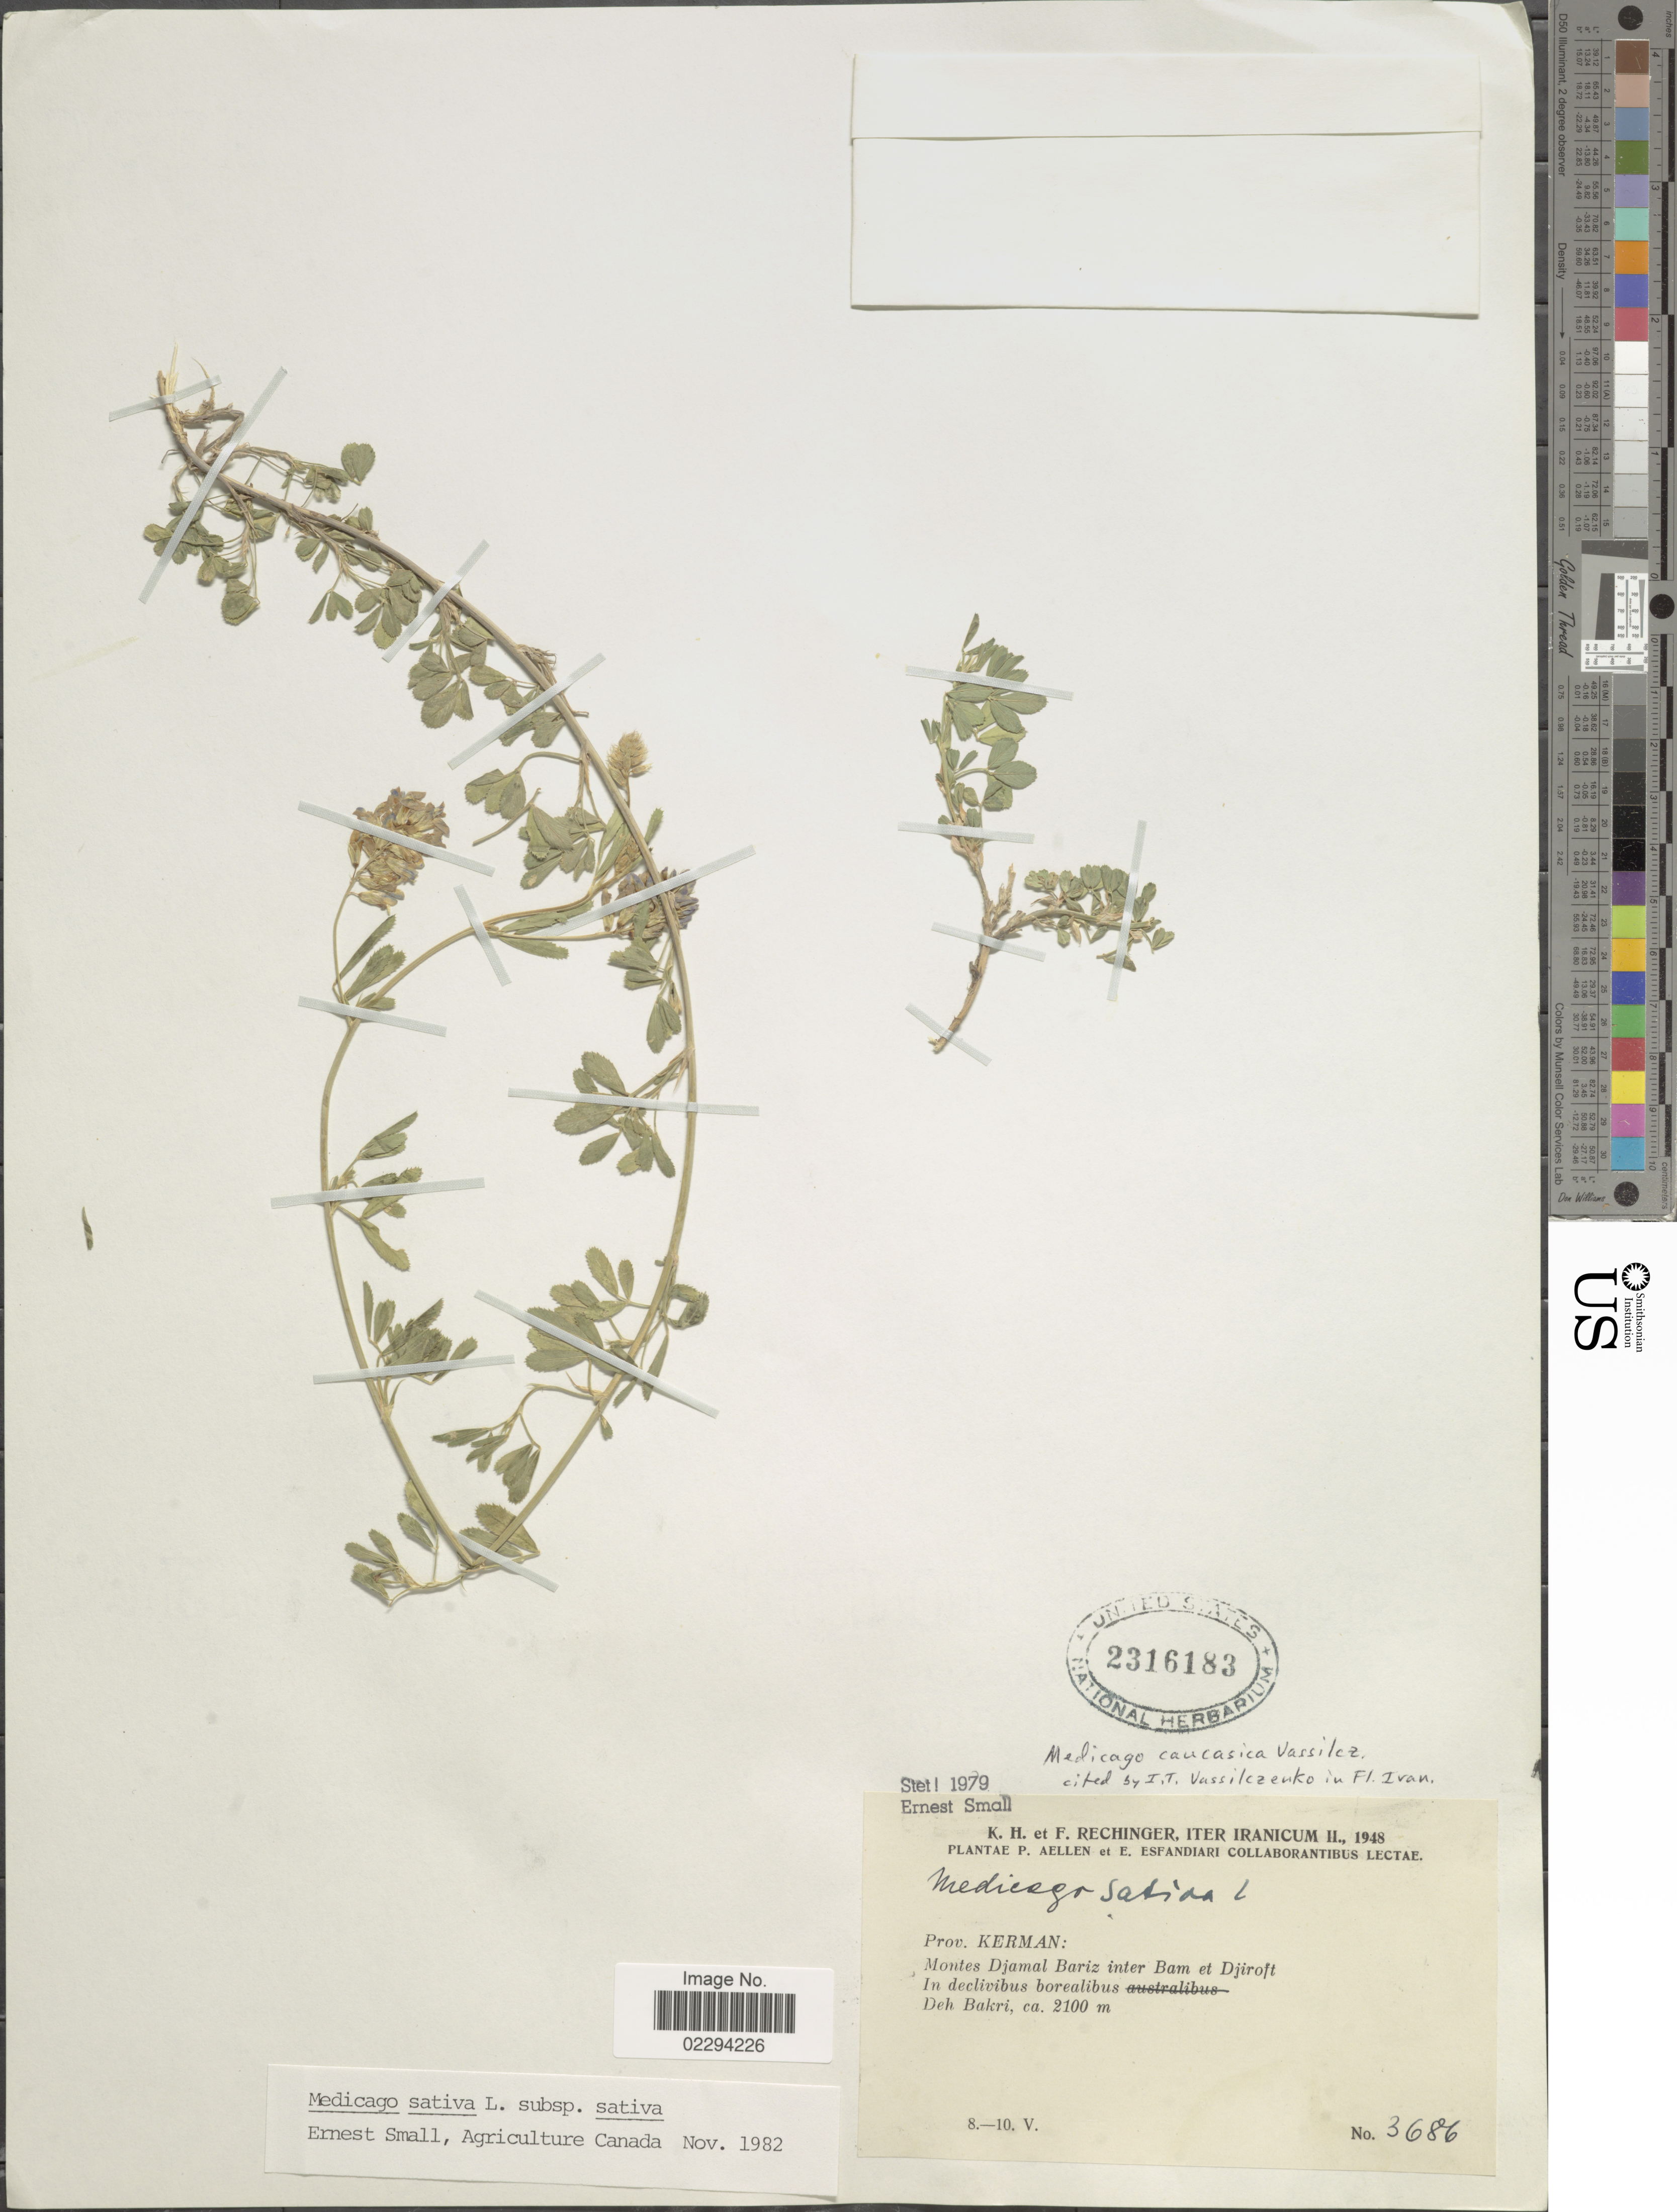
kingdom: Plantae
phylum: Tracheophyta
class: Magnoliopsida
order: Fabales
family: Fabaceae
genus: Medicago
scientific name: Medicago sativa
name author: L.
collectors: K. H. Rechinger, F. Rechinger, P. Aellen & E. Esfandiari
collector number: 3686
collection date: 1948-05-08/1948-05-10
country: Iran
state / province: Kerman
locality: Montes Djamal Bariz inter Bam et Djiroft, in declivibus borealibus, Deh Bakri.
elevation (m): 2100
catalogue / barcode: US 2316183